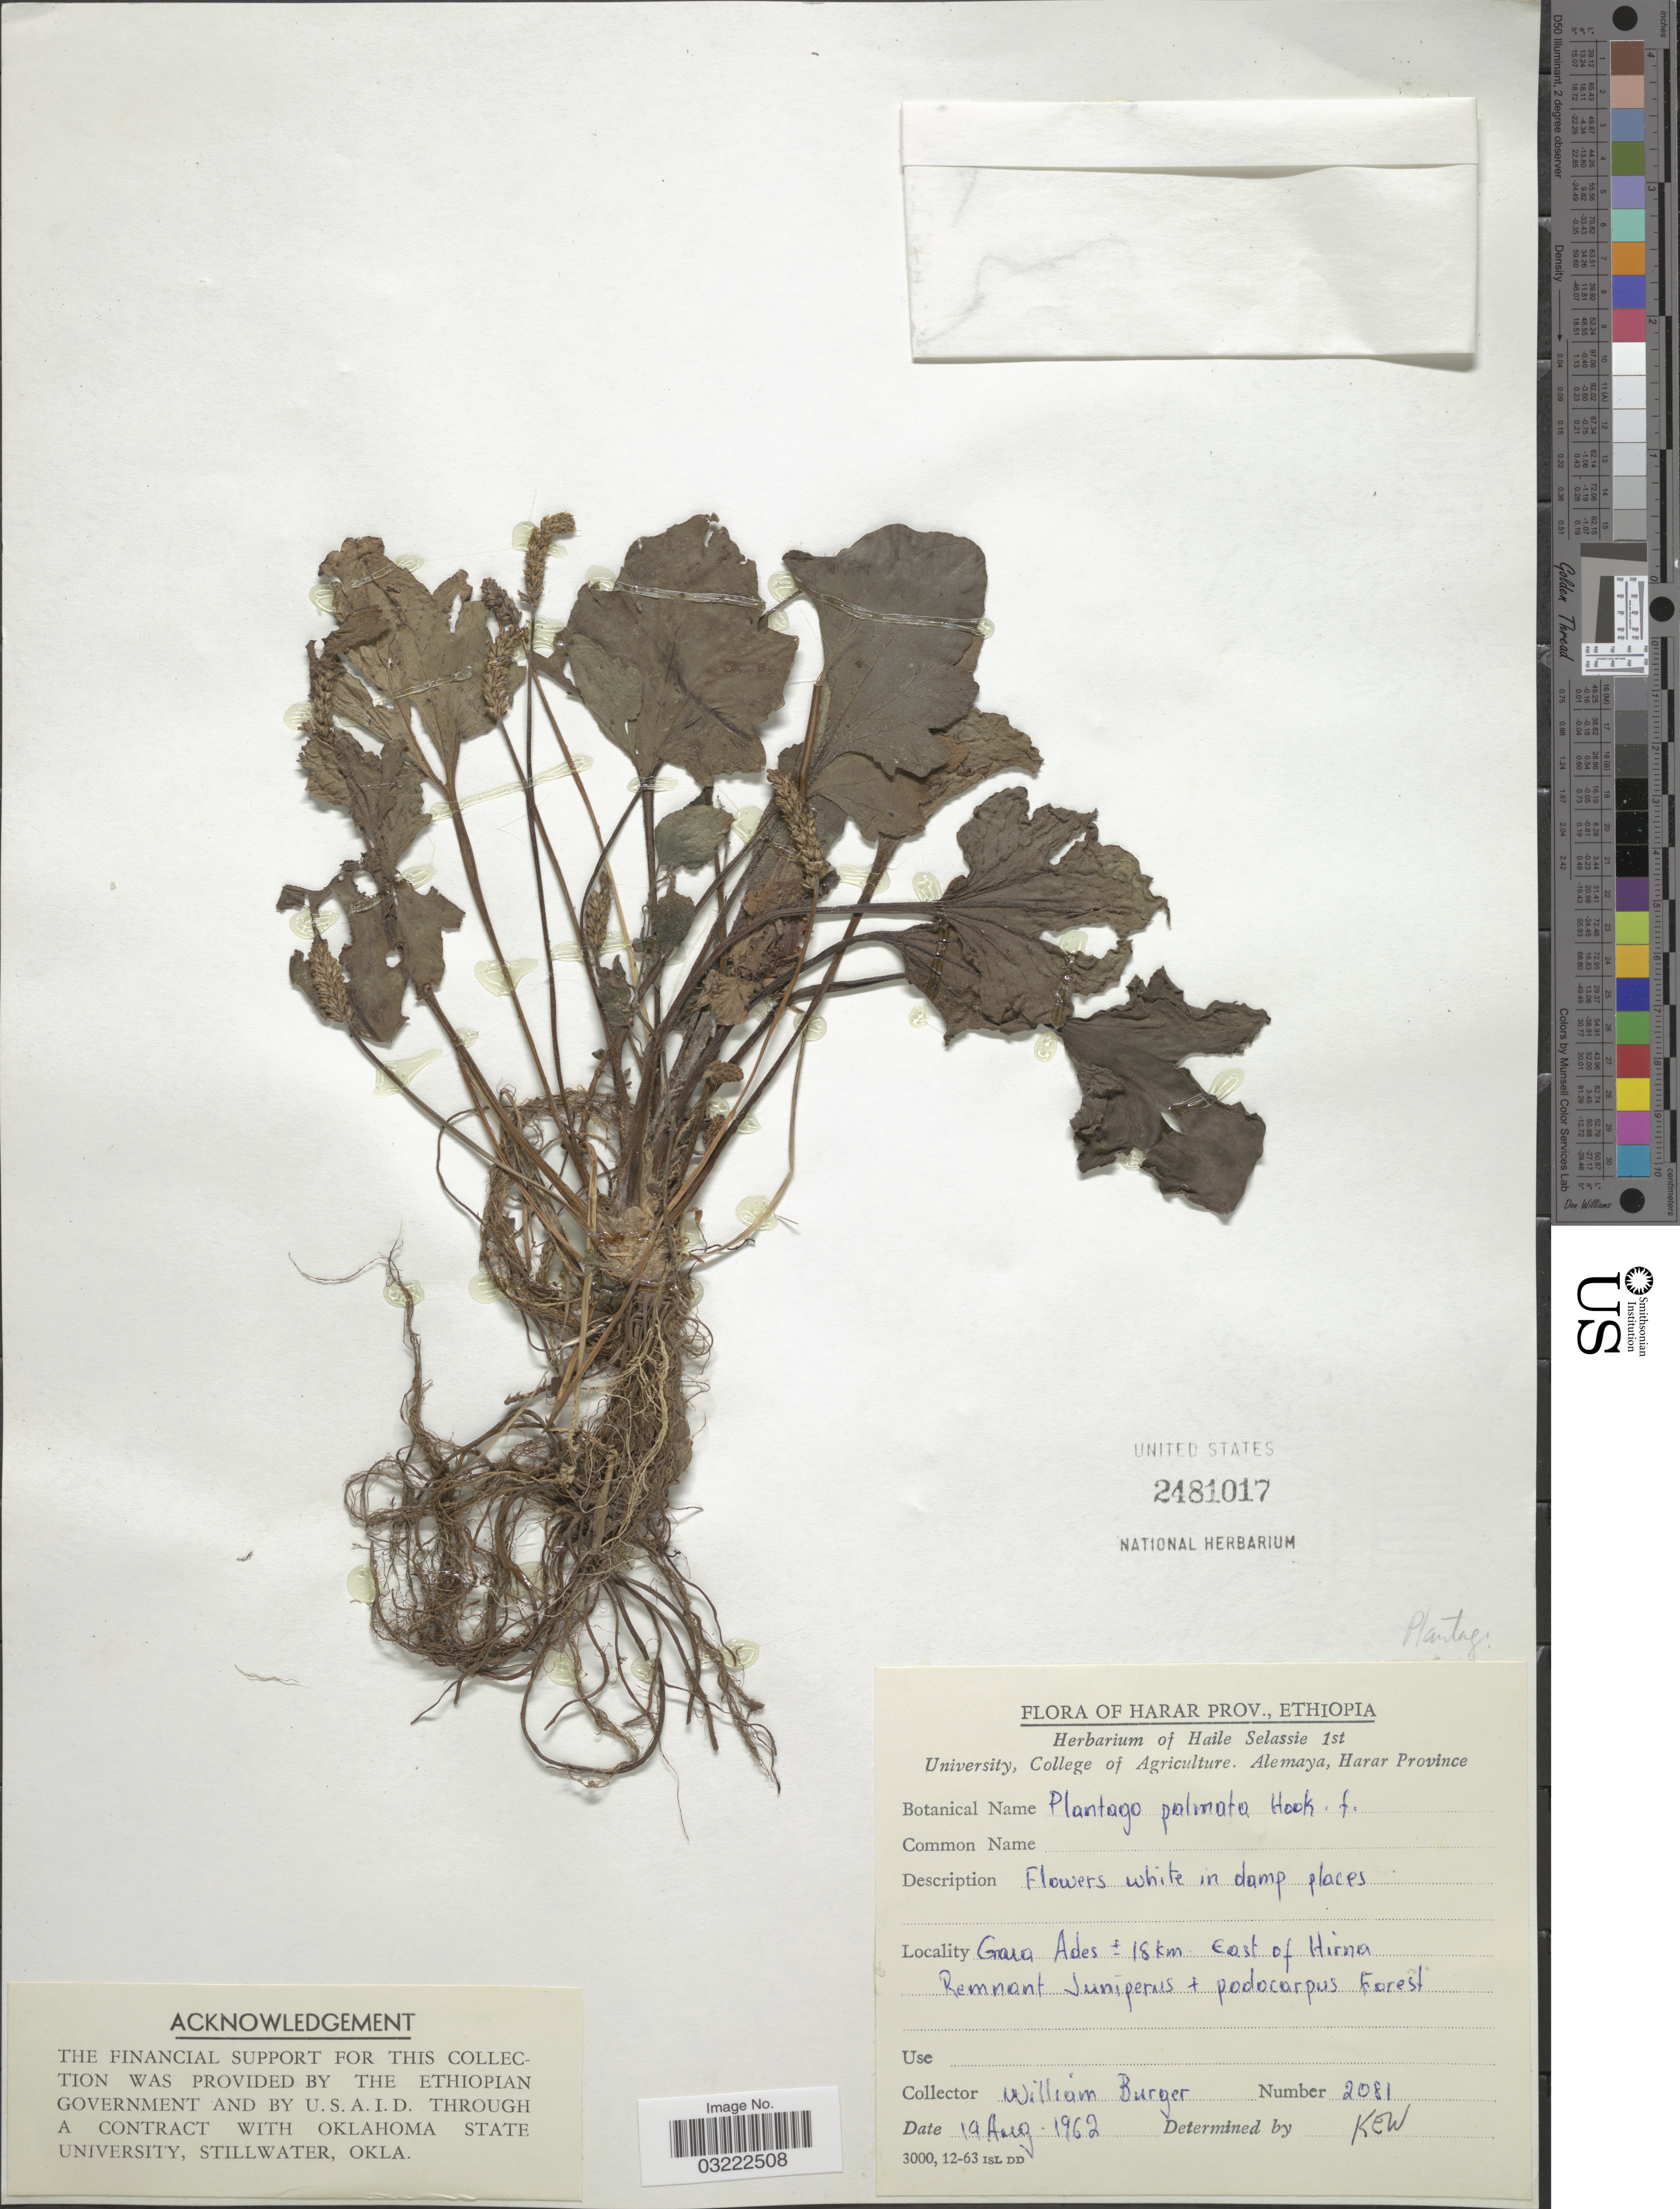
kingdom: Plantae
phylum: Tracheophyta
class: Magnoliopsida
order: Lamiales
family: Plantaginaceae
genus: Plantago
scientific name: Plantago palmata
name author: Hook. f.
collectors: W. Burger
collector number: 2081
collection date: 1962-08-19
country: Ethiopia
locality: Harar Prov., Guara [interpreted] Ades ± 18 km. East of Hirna.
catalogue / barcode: US 2481017